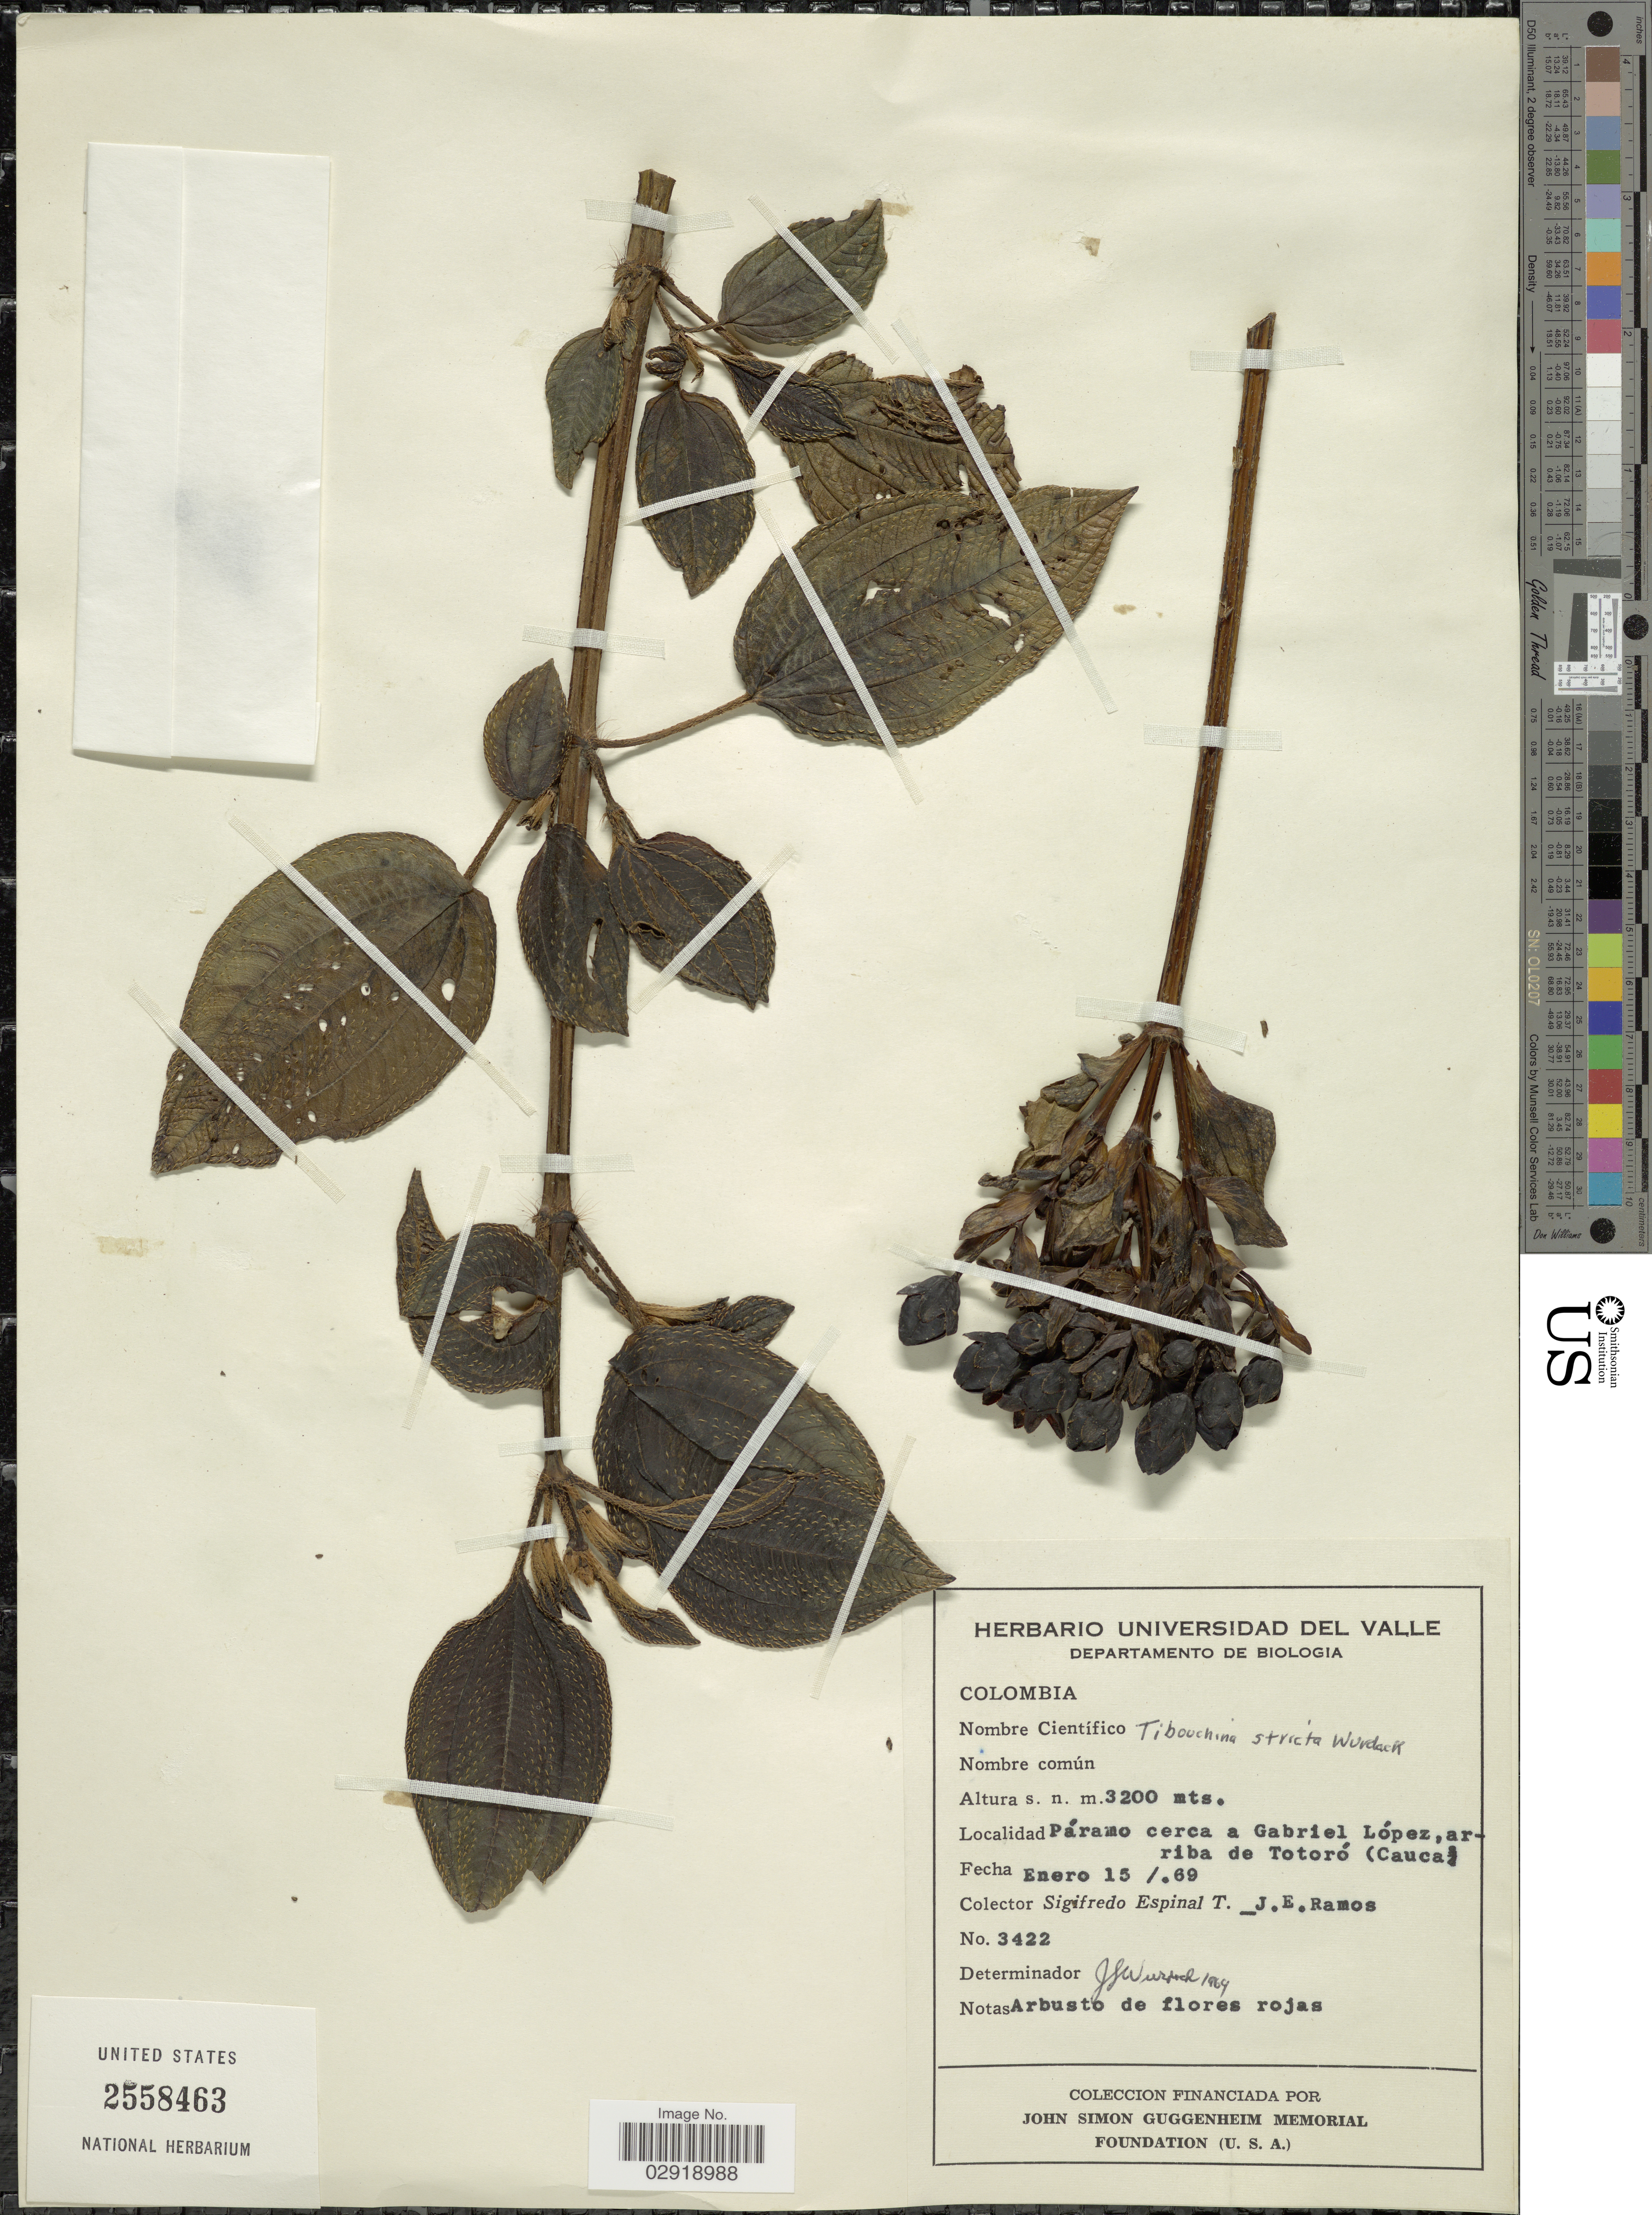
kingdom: Plantae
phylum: Tracheophyta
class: Magnoliopsida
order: Myrtales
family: Melastomataceae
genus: Chaetogastra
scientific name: Chaetogastra alata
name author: P.J.F. Guim. & Michelang.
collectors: S. Espinal T. & J. E. Ramos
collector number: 3422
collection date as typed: Transcribed d/m/y: 15/1/69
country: Colombia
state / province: Cauca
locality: Páramo cerca a Gabriel López, arriba de Totoró (Cauca).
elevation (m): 3200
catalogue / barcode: US 2558463